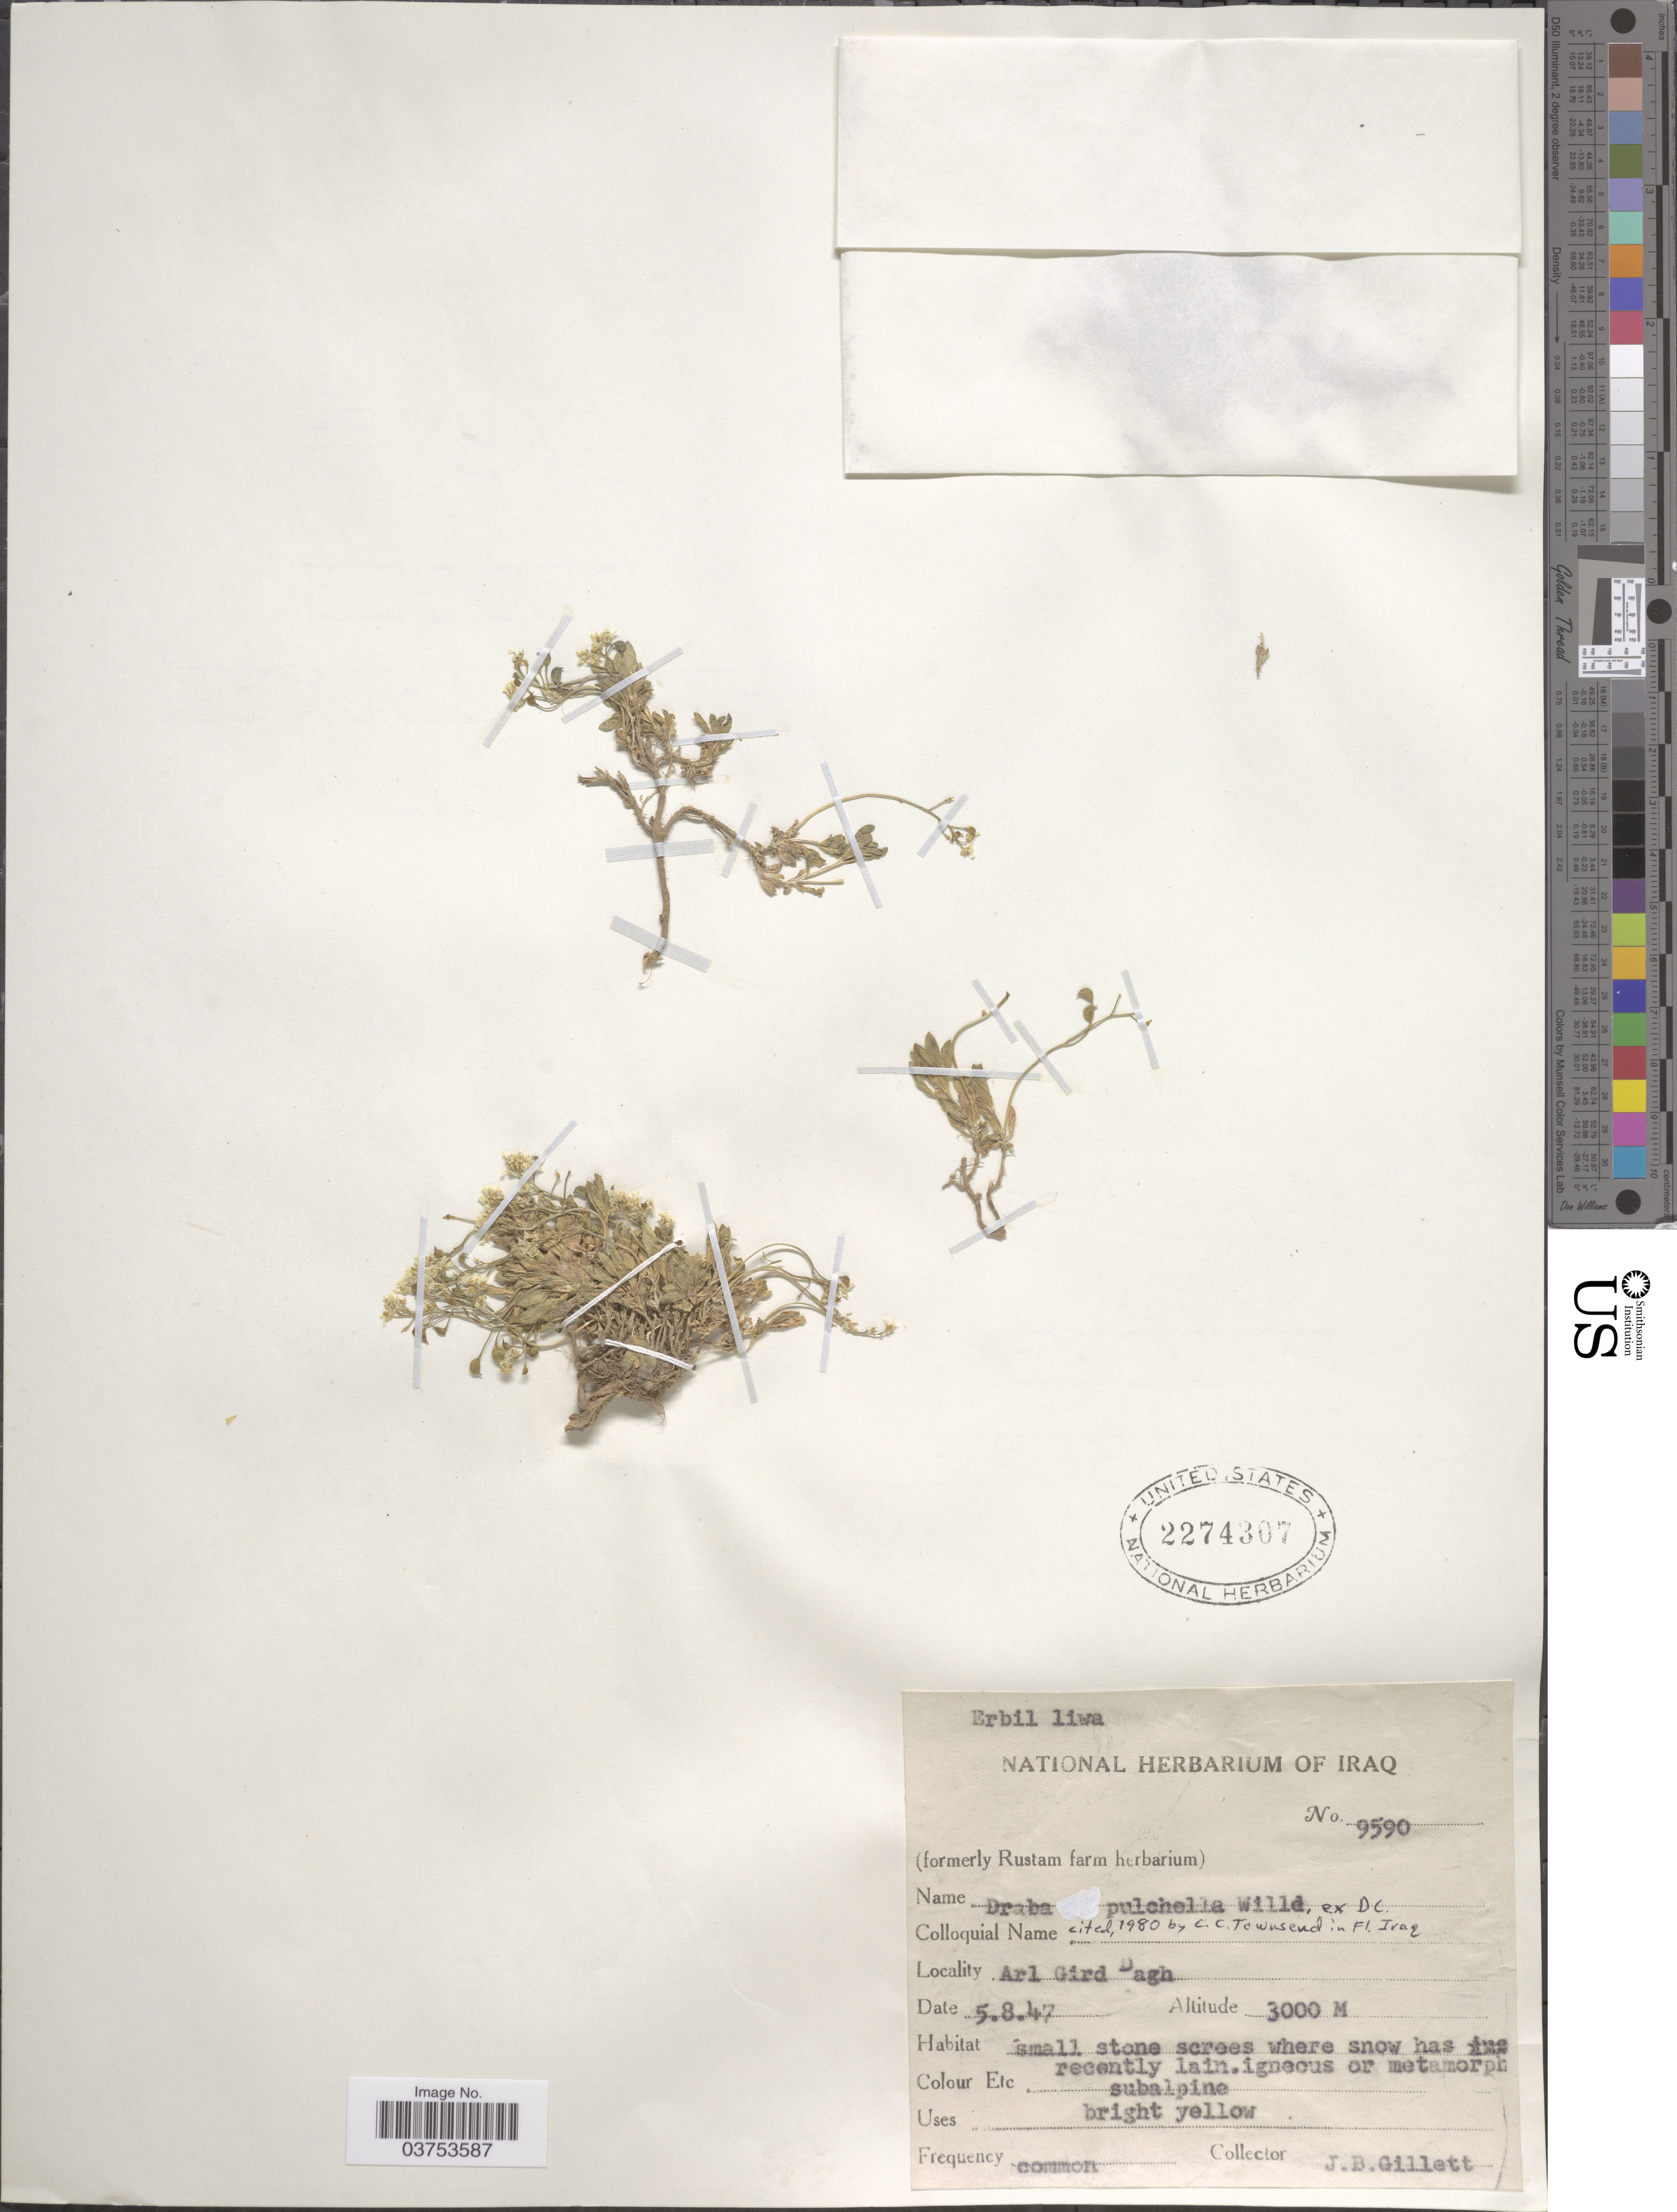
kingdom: Plantae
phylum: Tracheophyta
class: Magnoliopsida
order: Brassicales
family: Brassicaceae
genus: Draba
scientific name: Draba pulchella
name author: Willd. ex DC.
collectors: J. B. Gillett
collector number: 9590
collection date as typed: Transcribed d/m/y: 5/8/47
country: Iraq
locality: Erbil liwa. Arl Gird Dagh.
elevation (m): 3000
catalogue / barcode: US 2274307